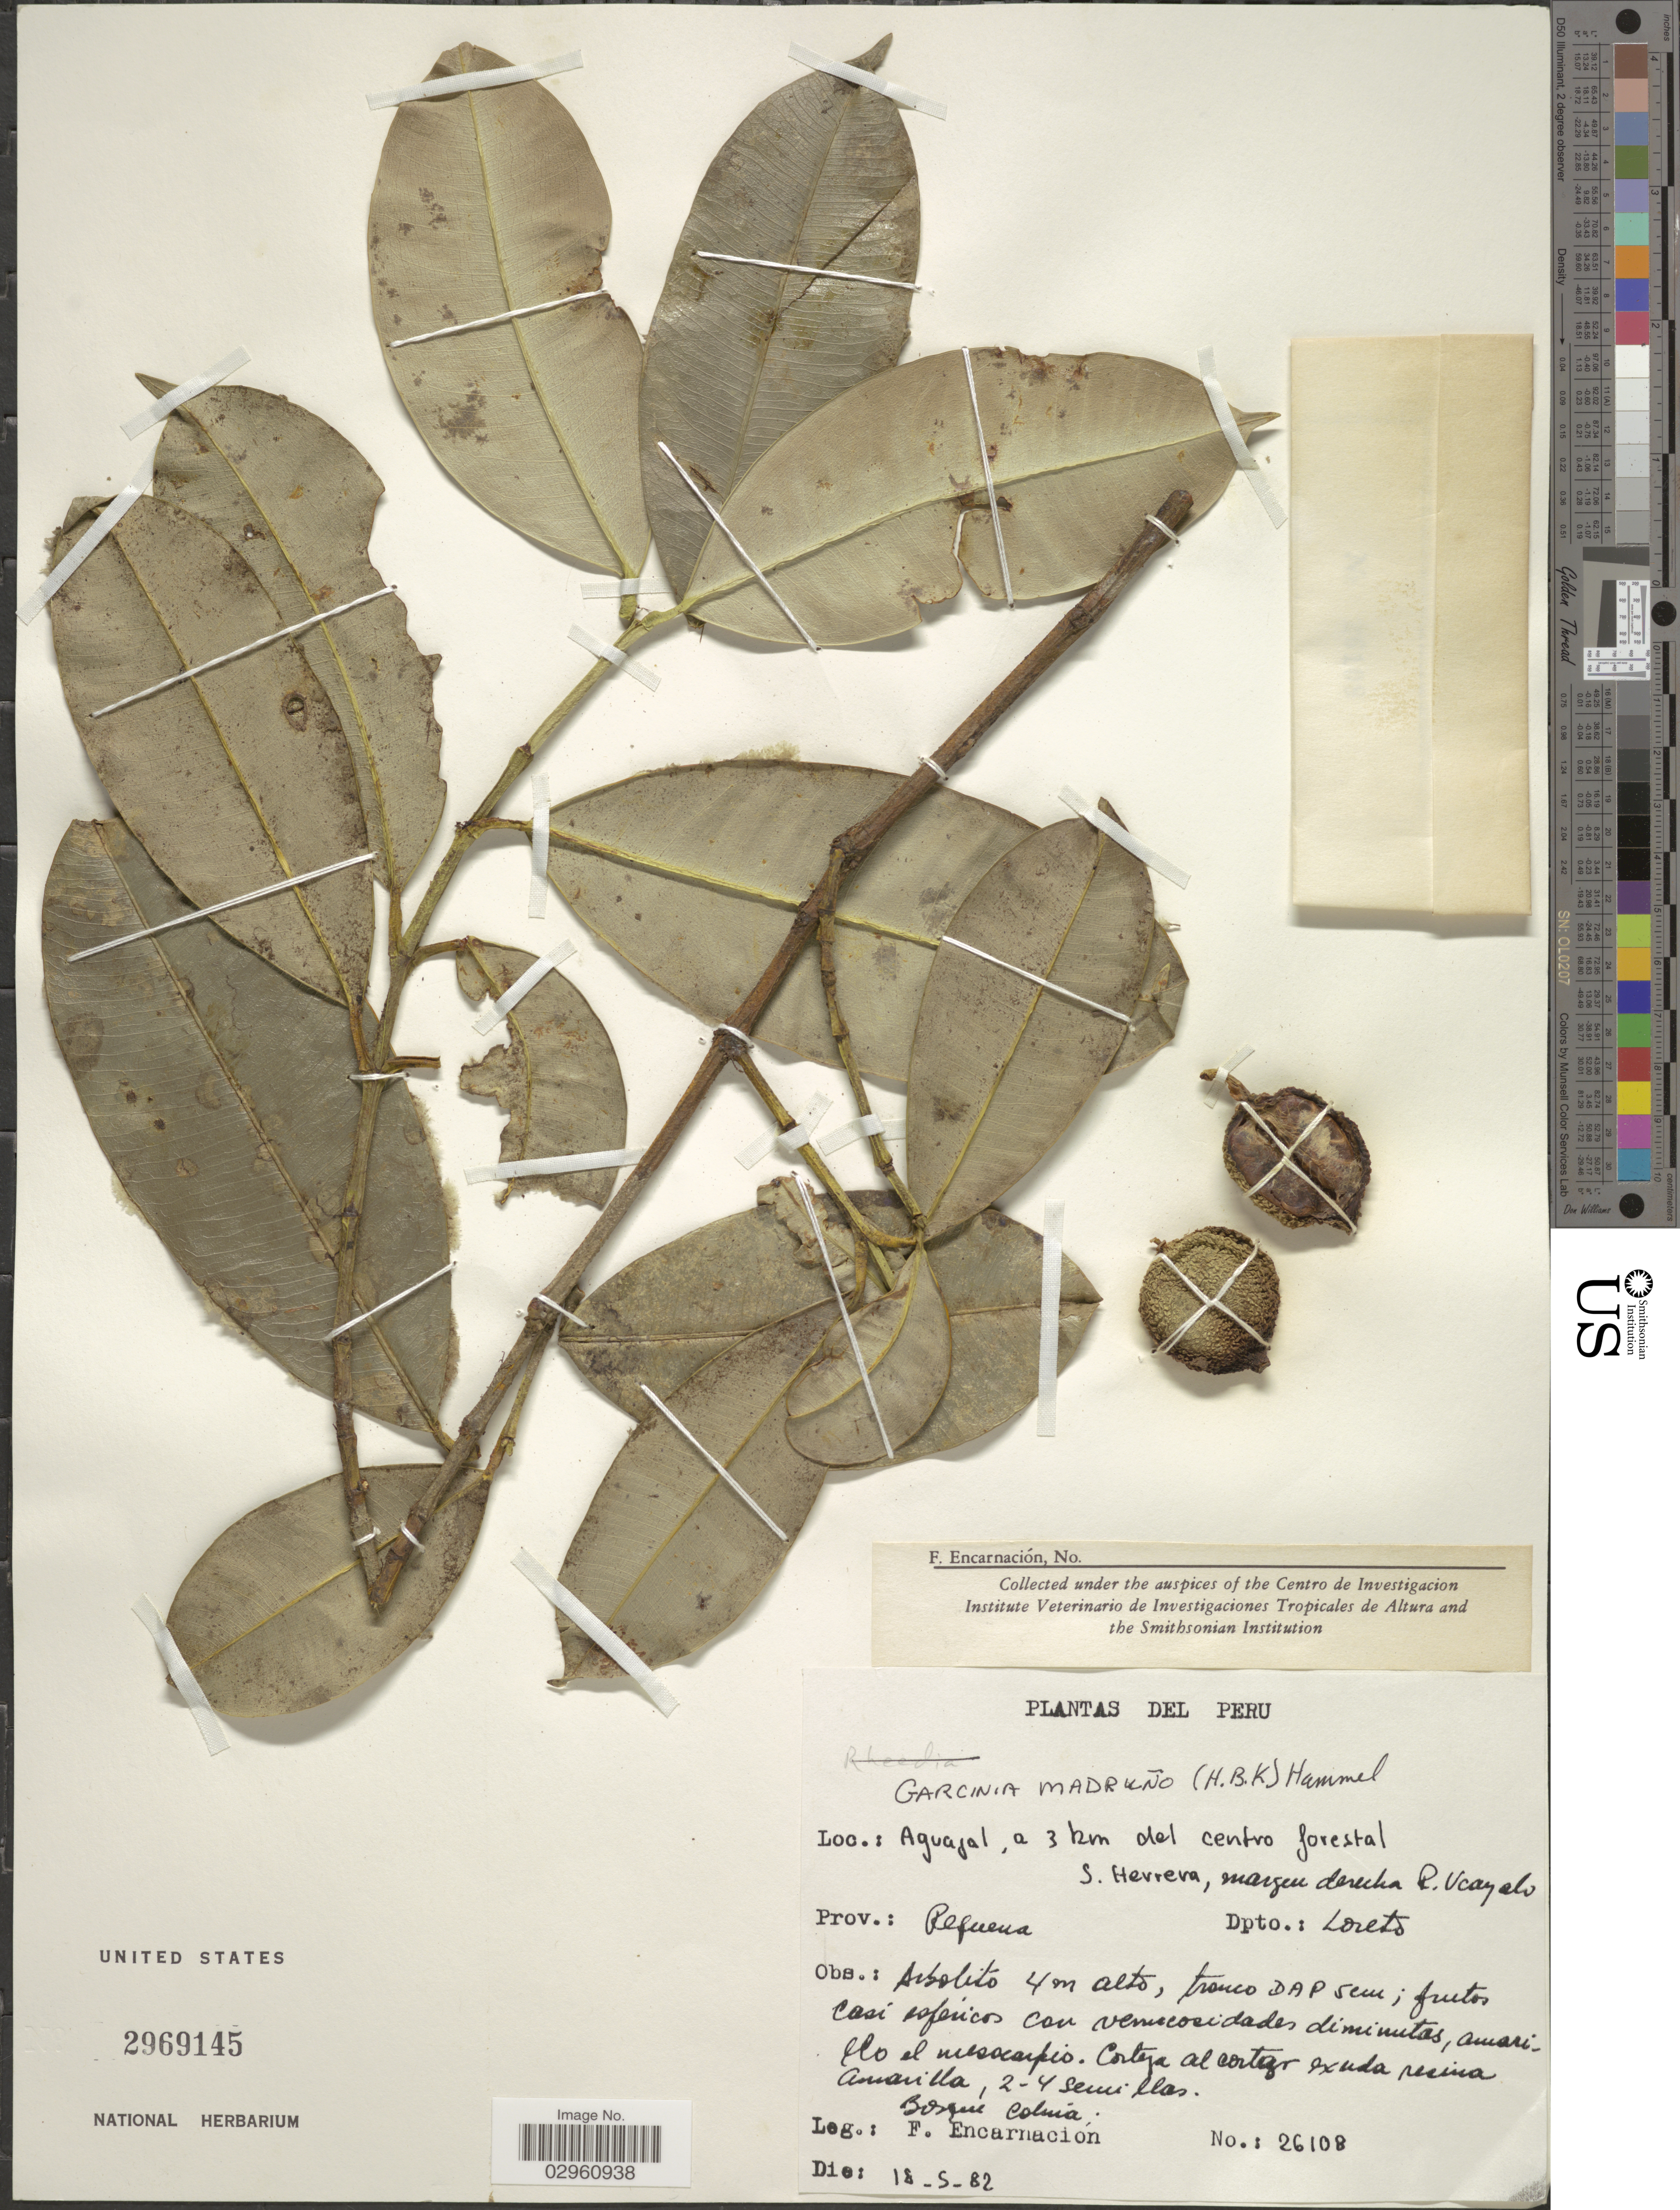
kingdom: Plantae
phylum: Tracheophyta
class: Magnoliopsida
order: Malpighiales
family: Clusiaceae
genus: Garcinia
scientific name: Garcinia madruno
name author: (Kunth) Hammel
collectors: F. Encarnación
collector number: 26108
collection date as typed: Transcribed d/m/y: 18/5/82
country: Peru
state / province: Loreto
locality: Aguajal, a 3 km del centro forestal S. Herrera, margen derecha P. Ucayali. Prov.: Maynas Dpto.: Loreto.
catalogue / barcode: US 2969145